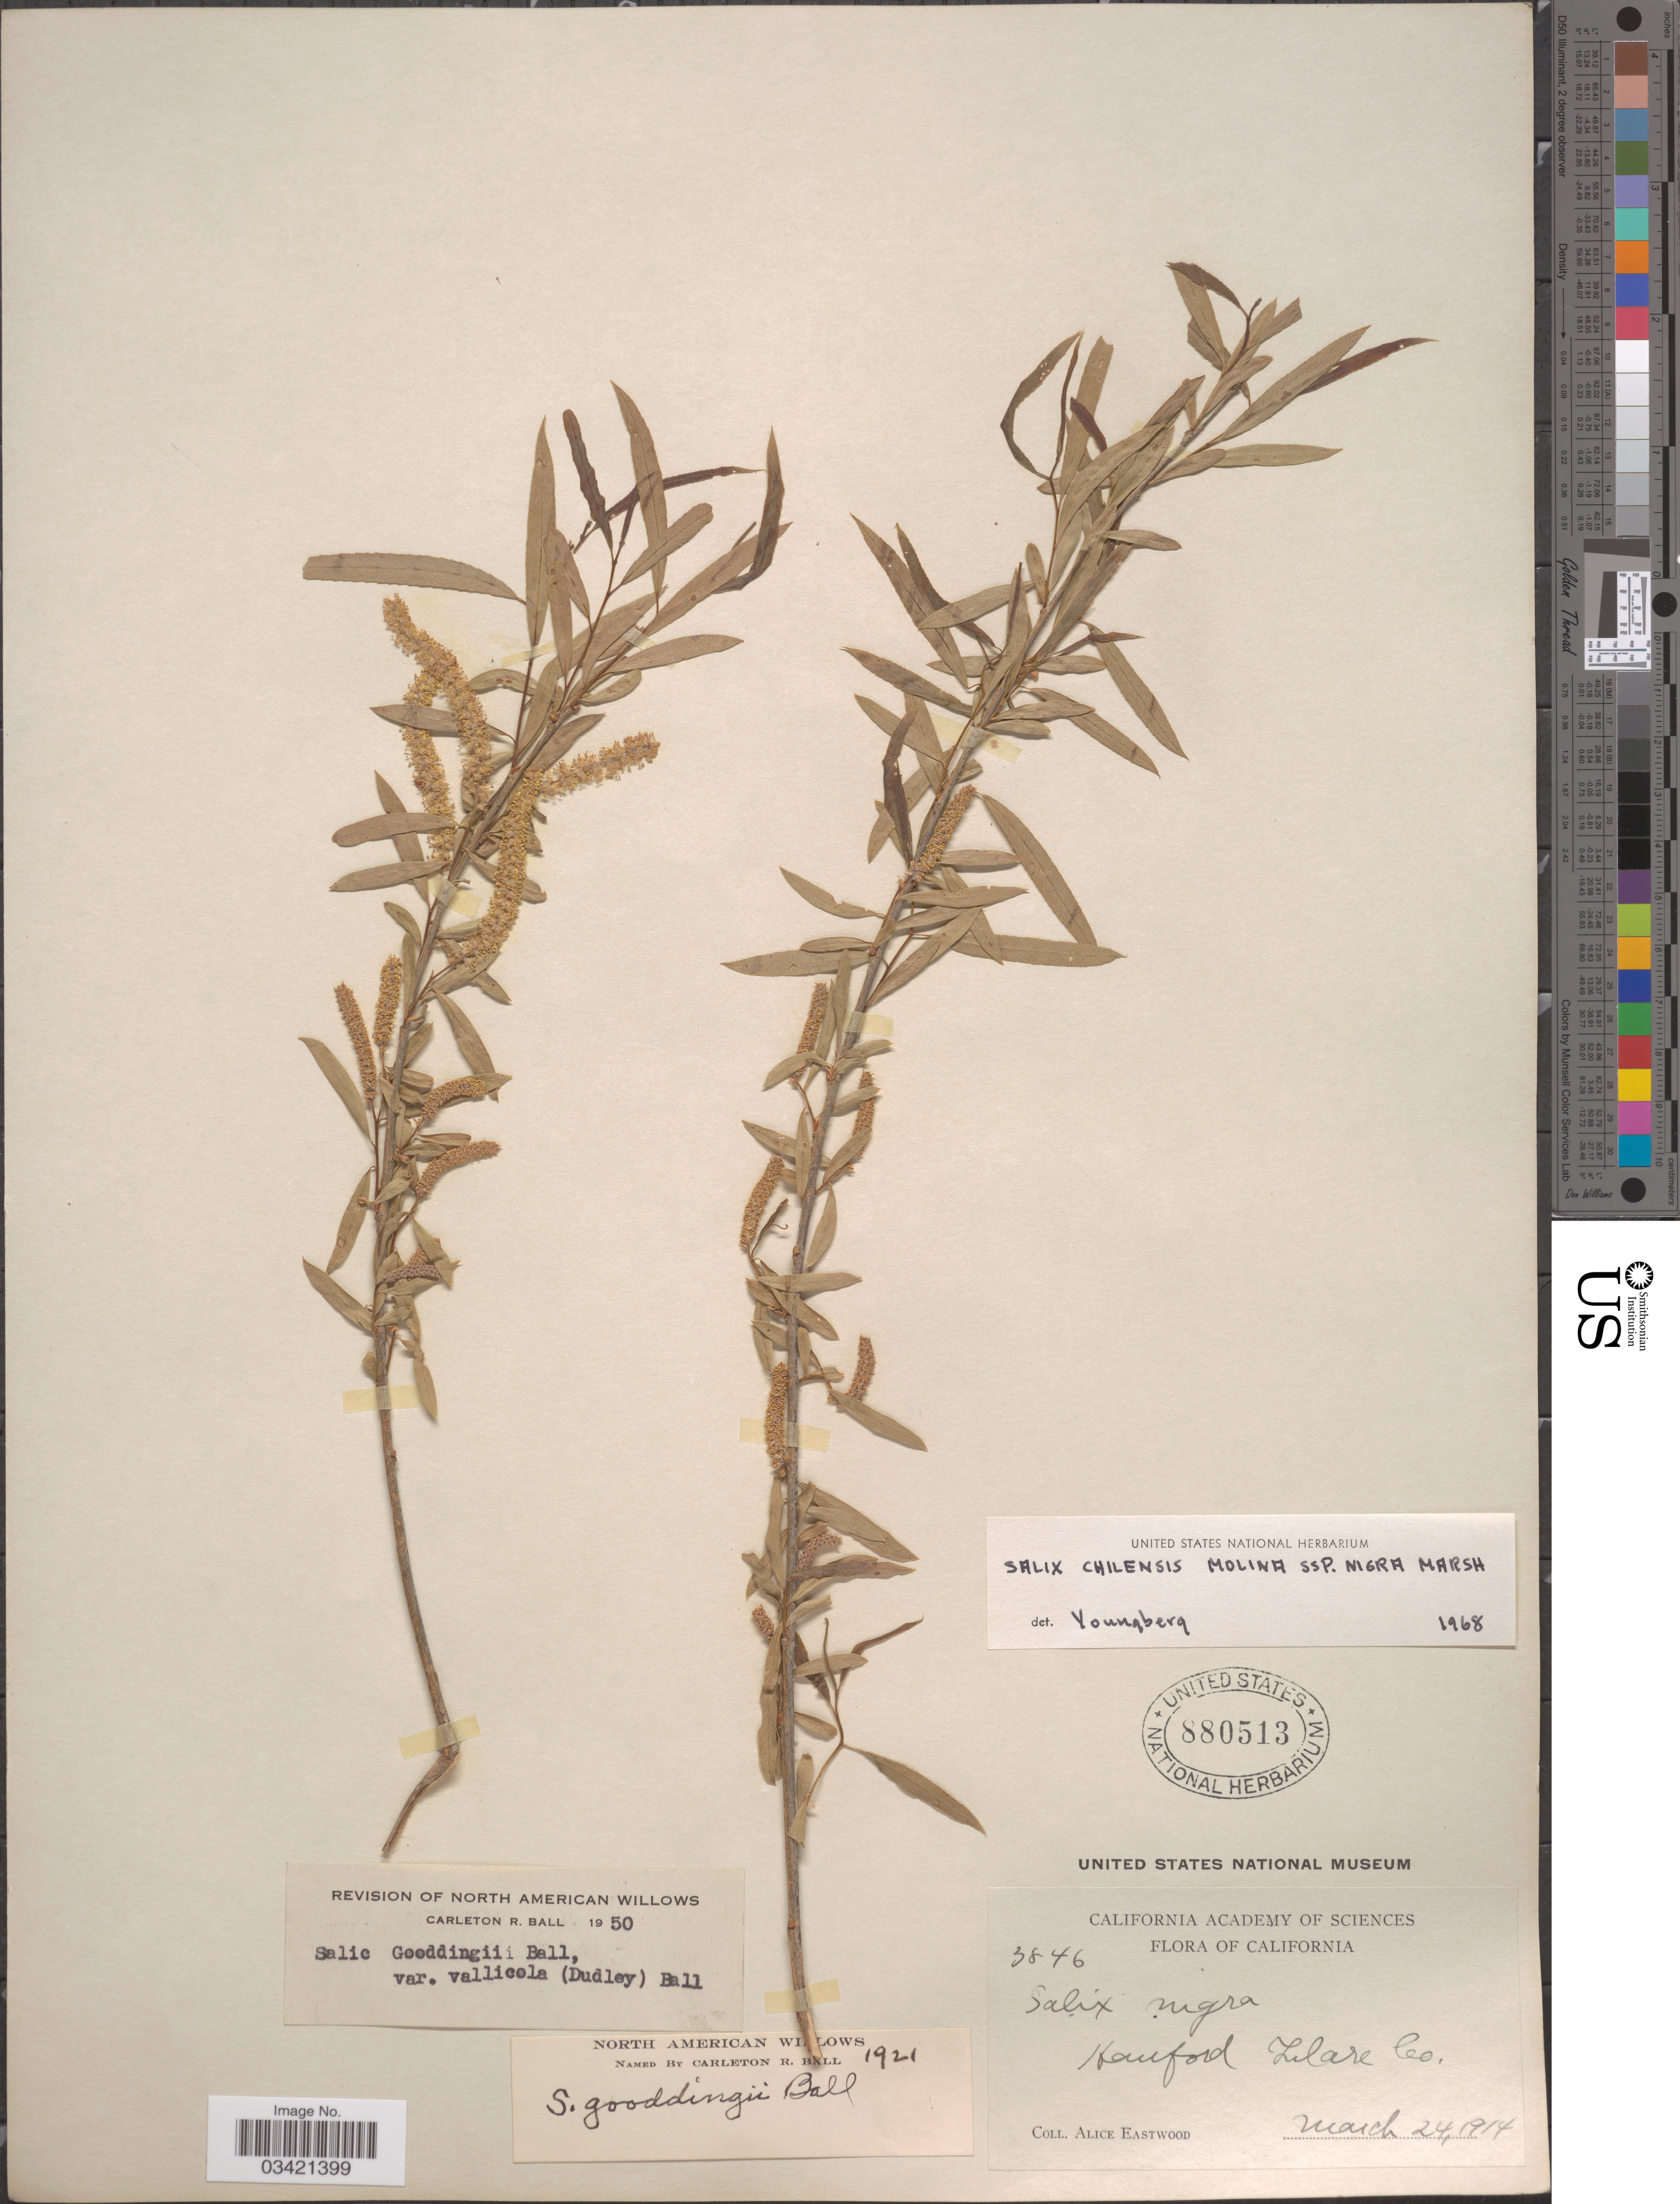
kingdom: Plantae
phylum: Tracheophyta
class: Magnoliopsida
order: Malpighiales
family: Salicaceae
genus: Salix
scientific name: Salix gooddingii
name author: C.R. Ball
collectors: A. Eastwood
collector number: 3846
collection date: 1914-03-24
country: United States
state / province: California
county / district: Tulare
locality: Hanford Tulare Co.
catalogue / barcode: US 880513